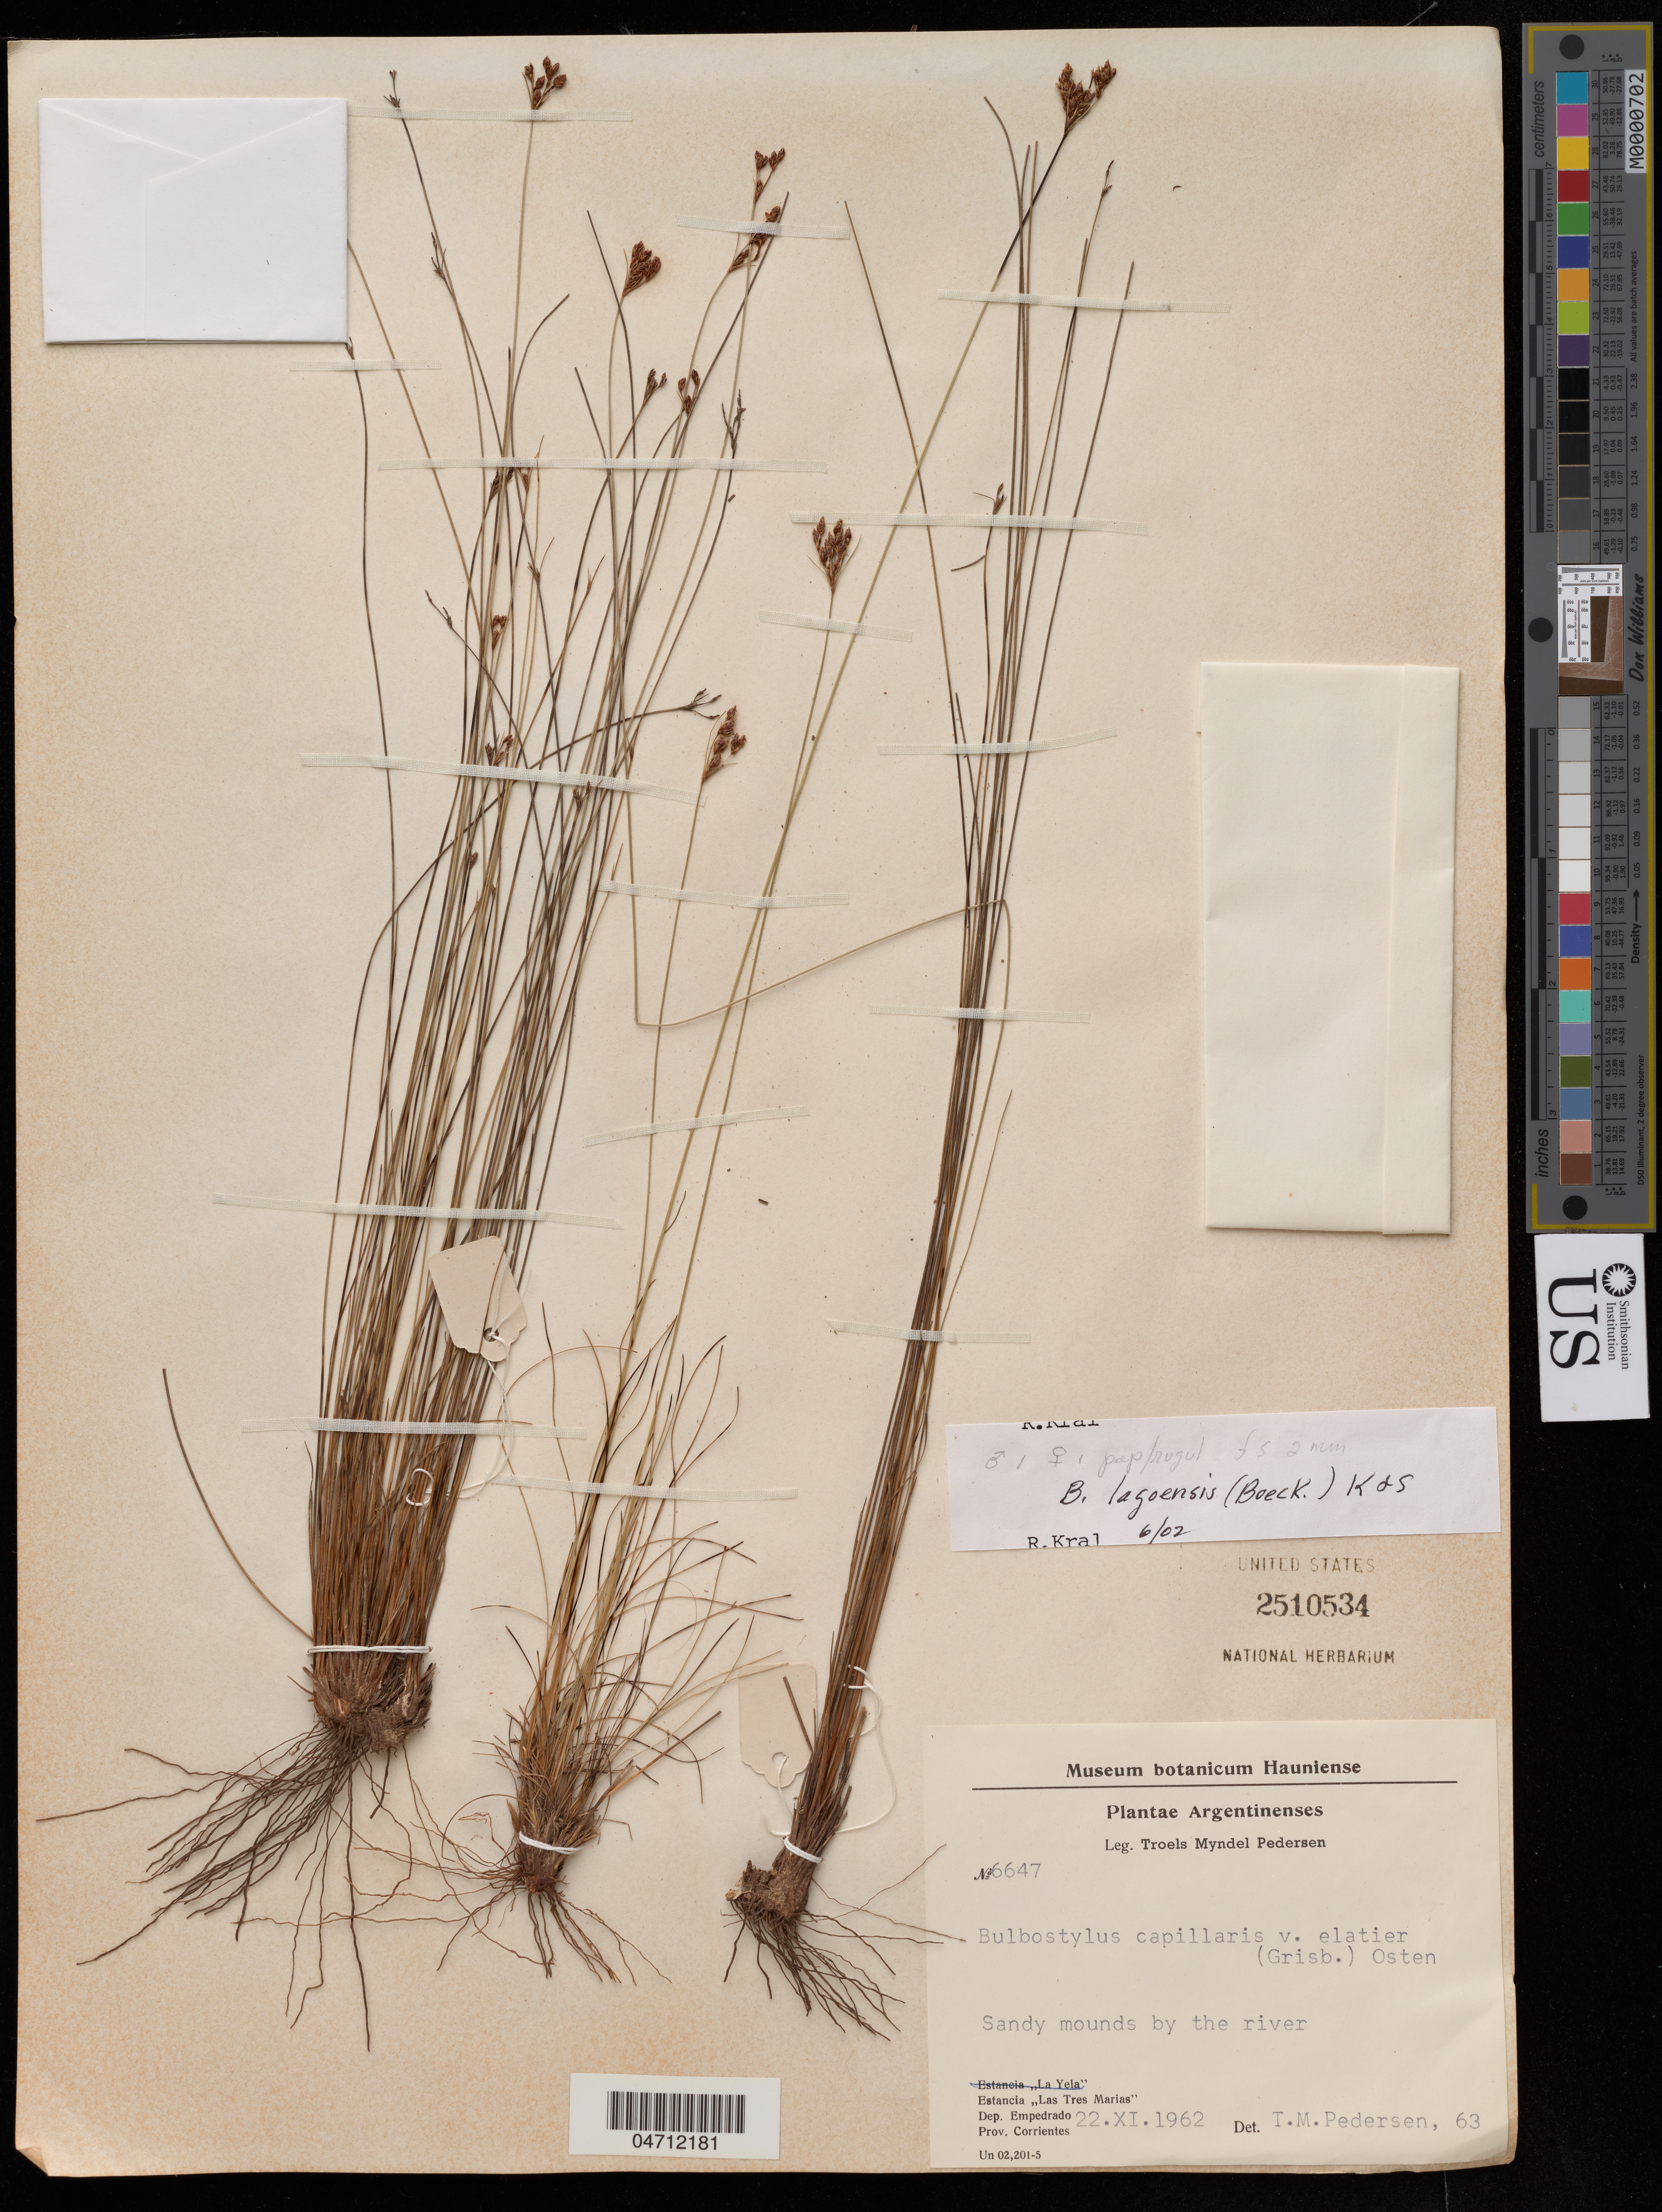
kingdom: Plantae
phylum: Tracheophyta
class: Liliopsida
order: Poales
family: Cyperaceae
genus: Bulbostylis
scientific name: Bulbostylis lagoensis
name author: (Boeckeler) Prata & M. G. López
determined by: Kral, Robert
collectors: T. M. Pedersen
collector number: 6647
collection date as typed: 22 Nov 1962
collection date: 1962-11-22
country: Argentina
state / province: Corrientes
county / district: Empedrado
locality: Estancia, Las Tres Marias, top of bank of Rio Parana.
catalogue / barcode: US 2510534